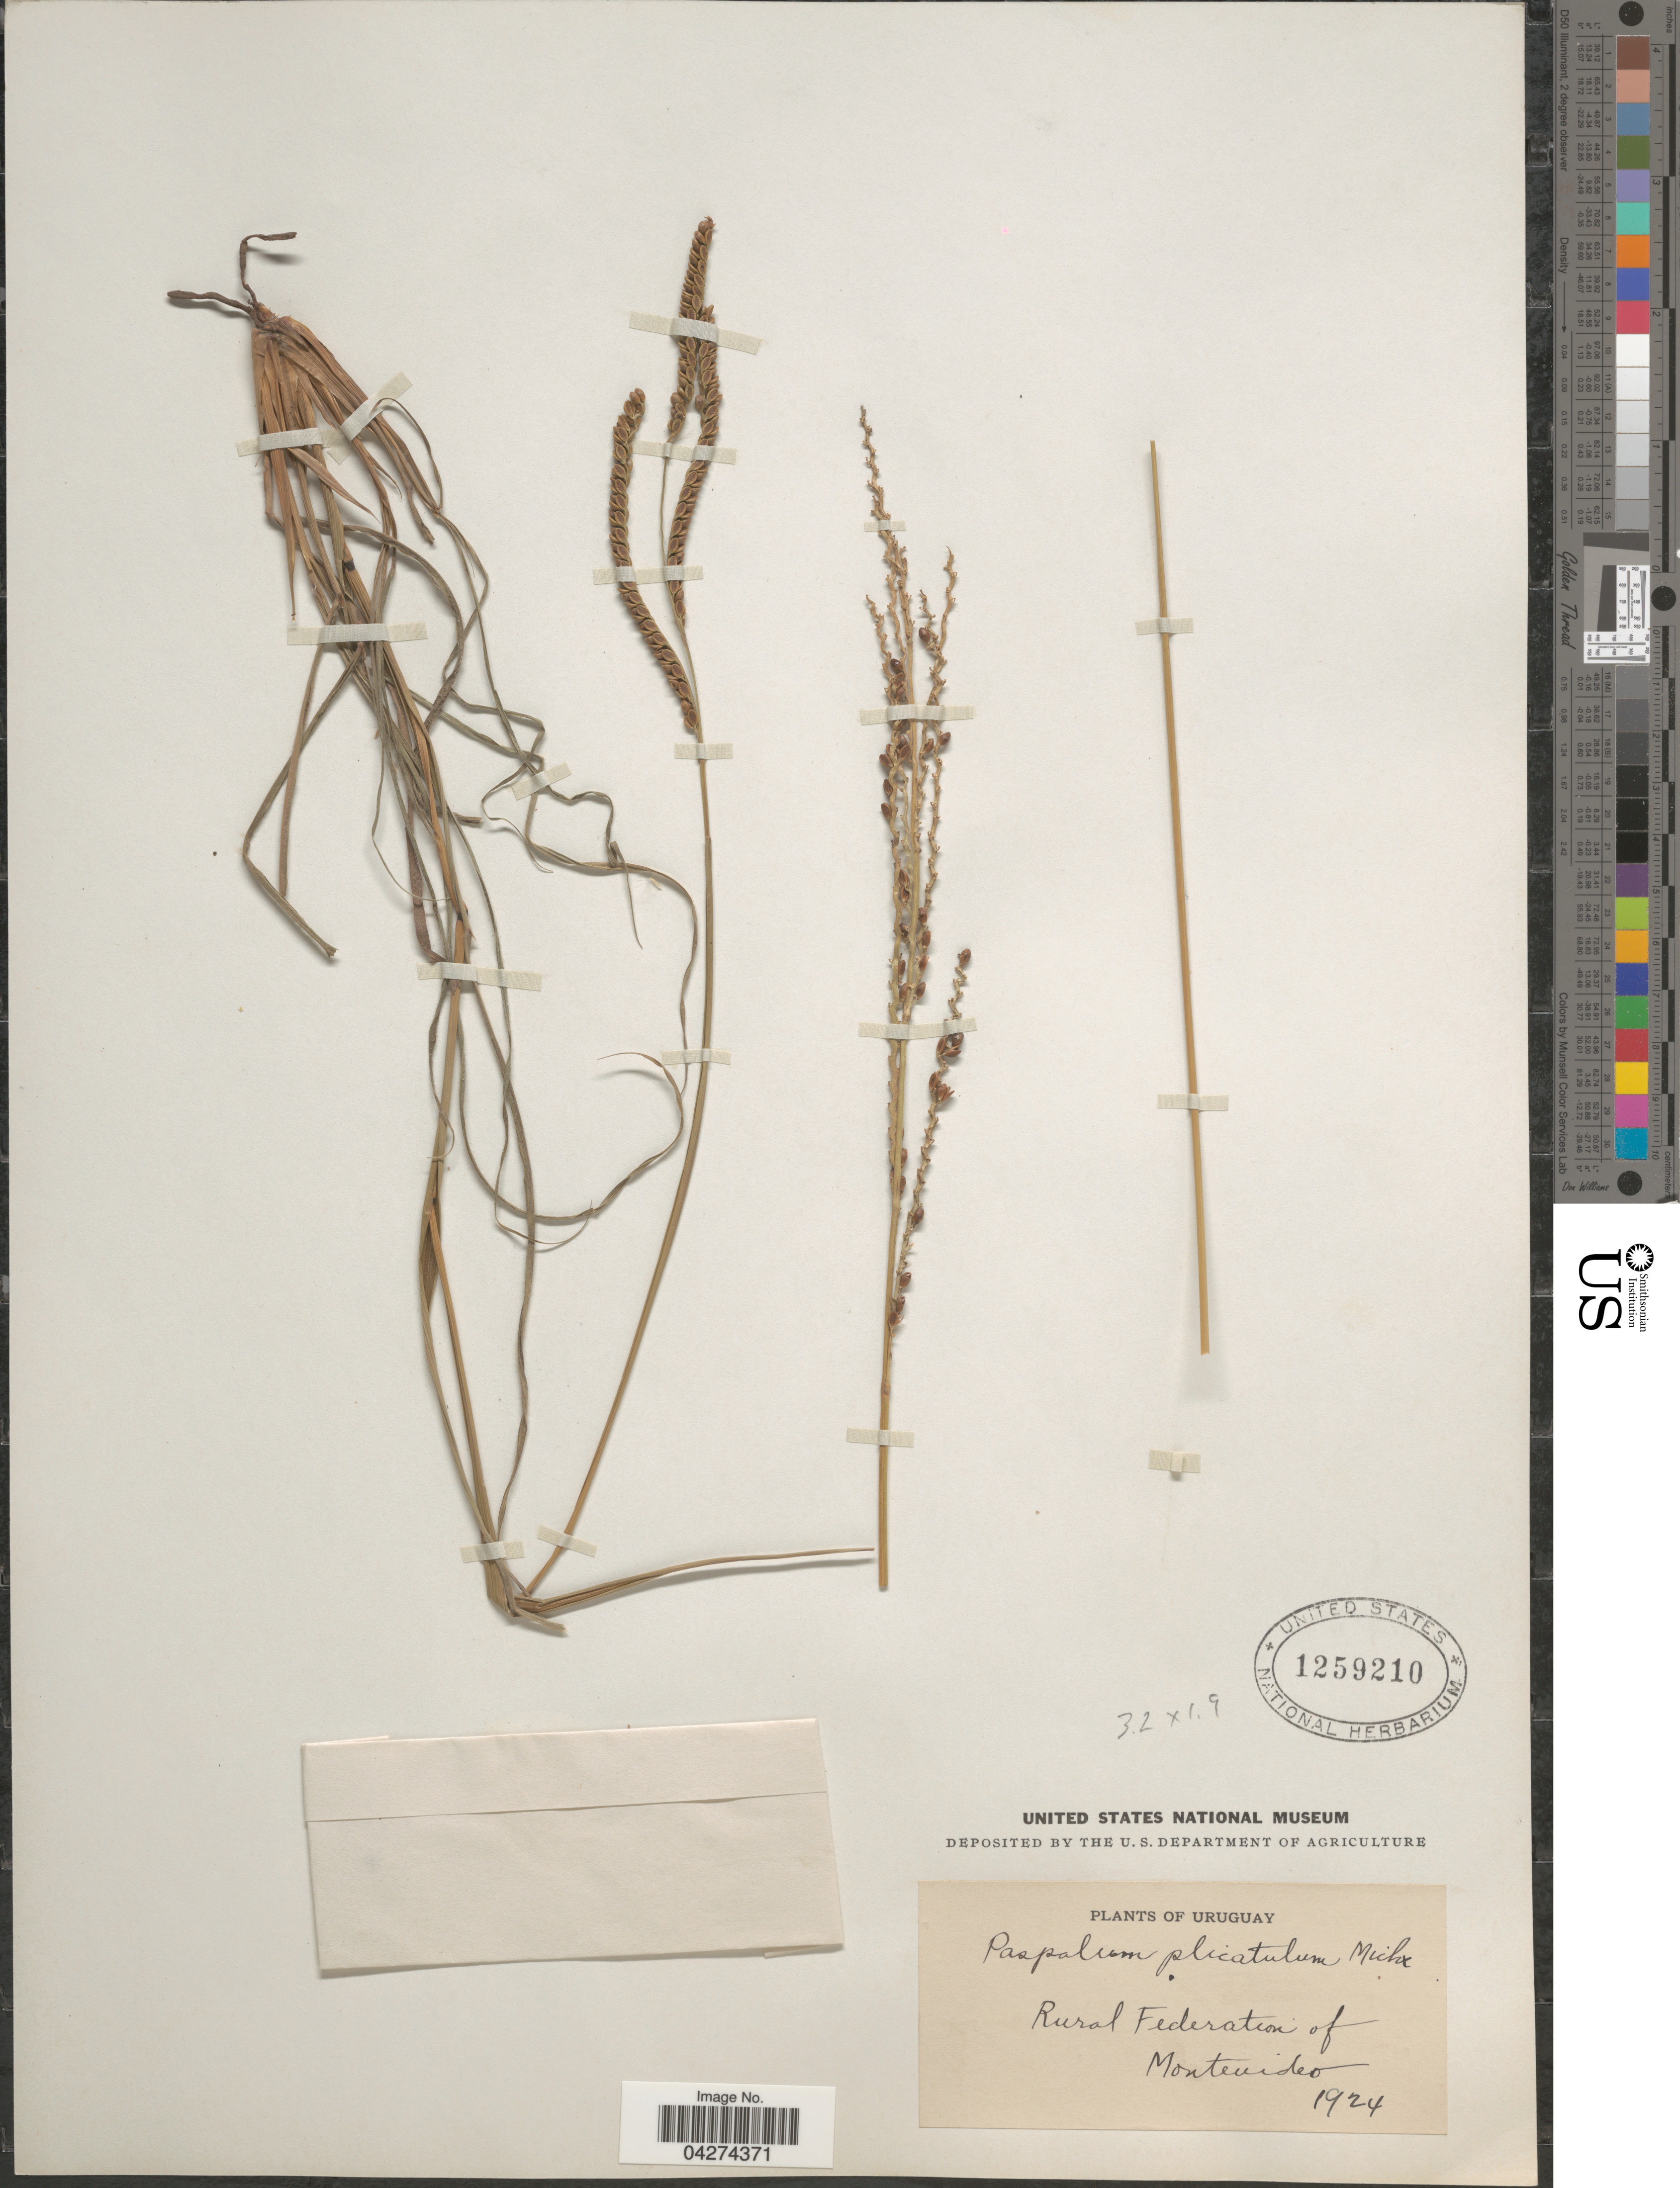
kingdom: Plantae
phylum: Tracheophyta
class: Liliopsida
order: Poales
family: Poaceae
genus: Paspalum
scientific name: Paspalum plicatulum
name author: Michx.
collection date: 1924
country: Uruguay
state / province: Montevideo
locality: Rural Federation of Montevideo.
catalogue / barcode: US 1259210